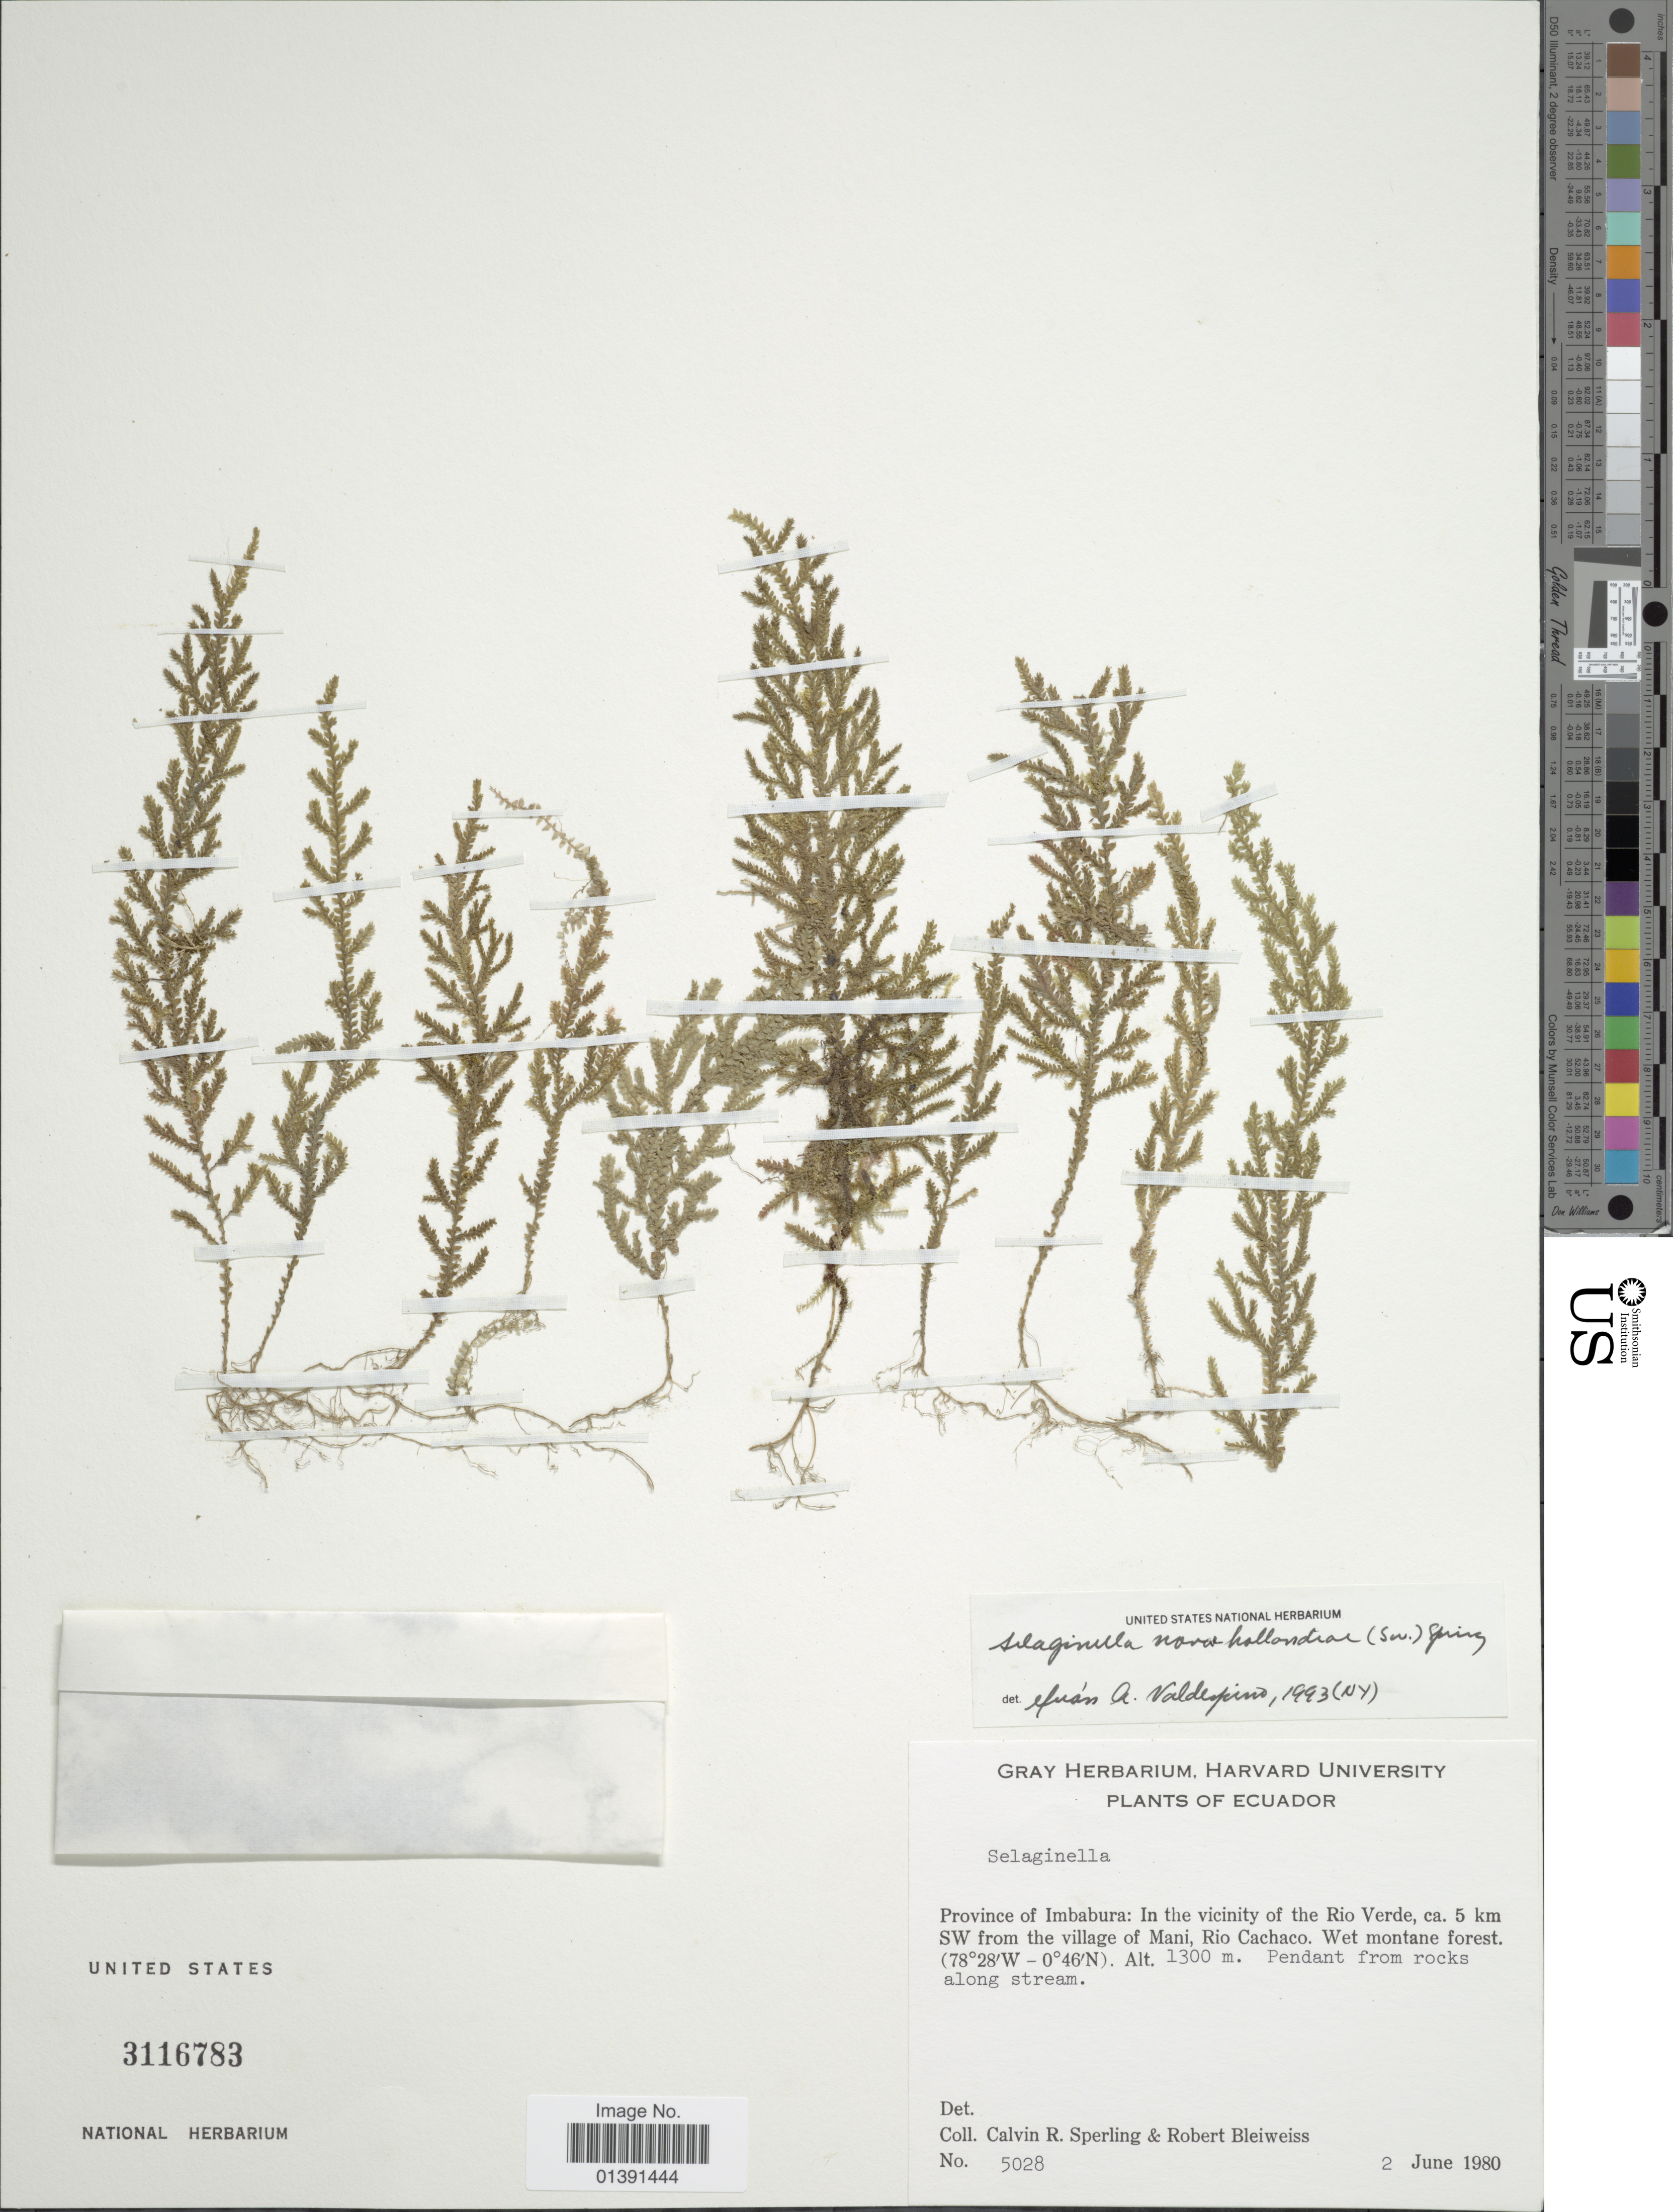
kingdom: Plantae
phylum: Tracheophyta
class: Lycopodiopsida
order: Selaginellales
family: Selaginellaceae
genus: Selaginella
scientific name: Selaginella novae-hollandiae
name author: (Sw.) Spring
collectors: C. R. Sperling & R. Bleiweiss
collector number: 5028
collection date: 1980-06-02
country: Ecuador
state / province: Imbabura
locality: In the vicinity of the Rio Verde, ca. 5km SW from the village of Mani, Rio Cachaco, wet montane forest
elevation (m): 1300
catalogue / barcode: US 3116783